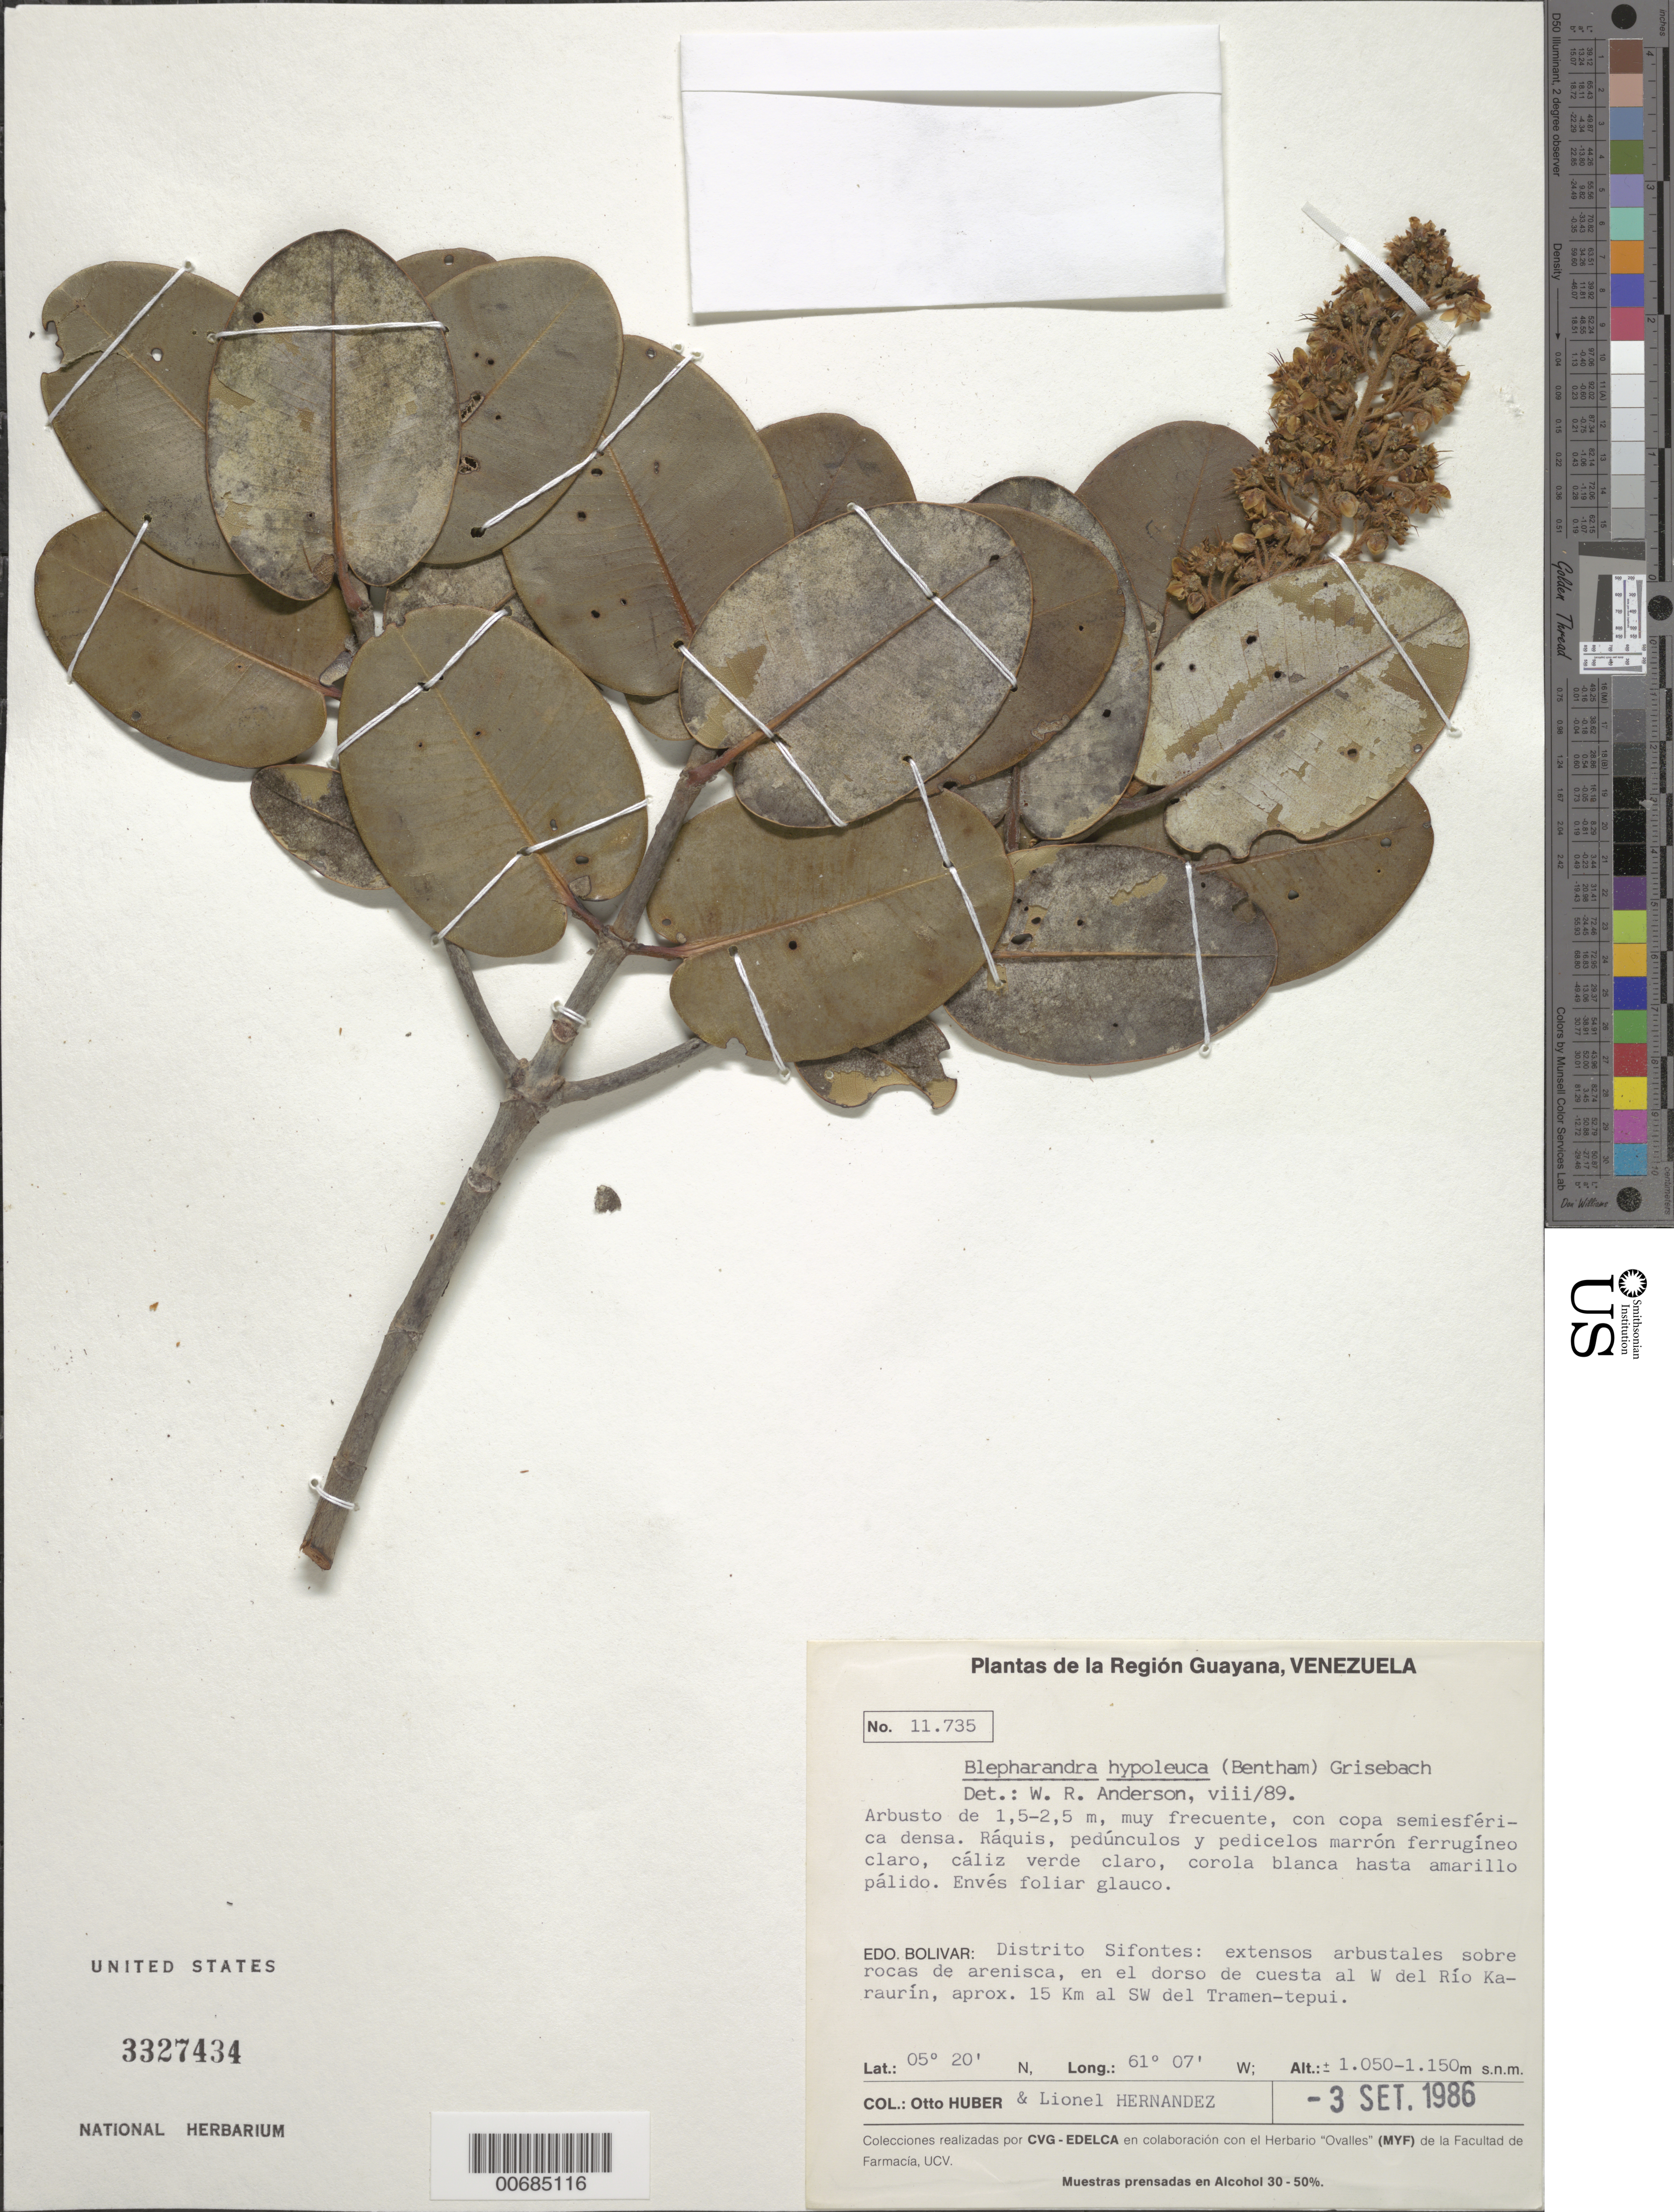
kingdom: Plantae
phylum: Tracheophyta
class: Magnoliopsida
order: Malpighiales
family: Malpighiaceae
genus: Blepharandra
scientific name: Blepharandra hypoleuca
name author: (Benth.) Griseb.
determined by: Anderson, W. R., (MICH), University of Michigan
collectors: O. Huber & L. Hernández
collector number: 11735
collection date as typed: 3-Sep-86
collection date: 1986-09-03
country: Venezuela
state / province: Bolívar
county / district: Sifontes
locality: Río Karaurín, W of, 12 km SW del Tramen-tepuí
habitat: Extensos arbustales sobre rocas de arenisca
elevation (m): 1050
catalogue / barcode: US 3327434